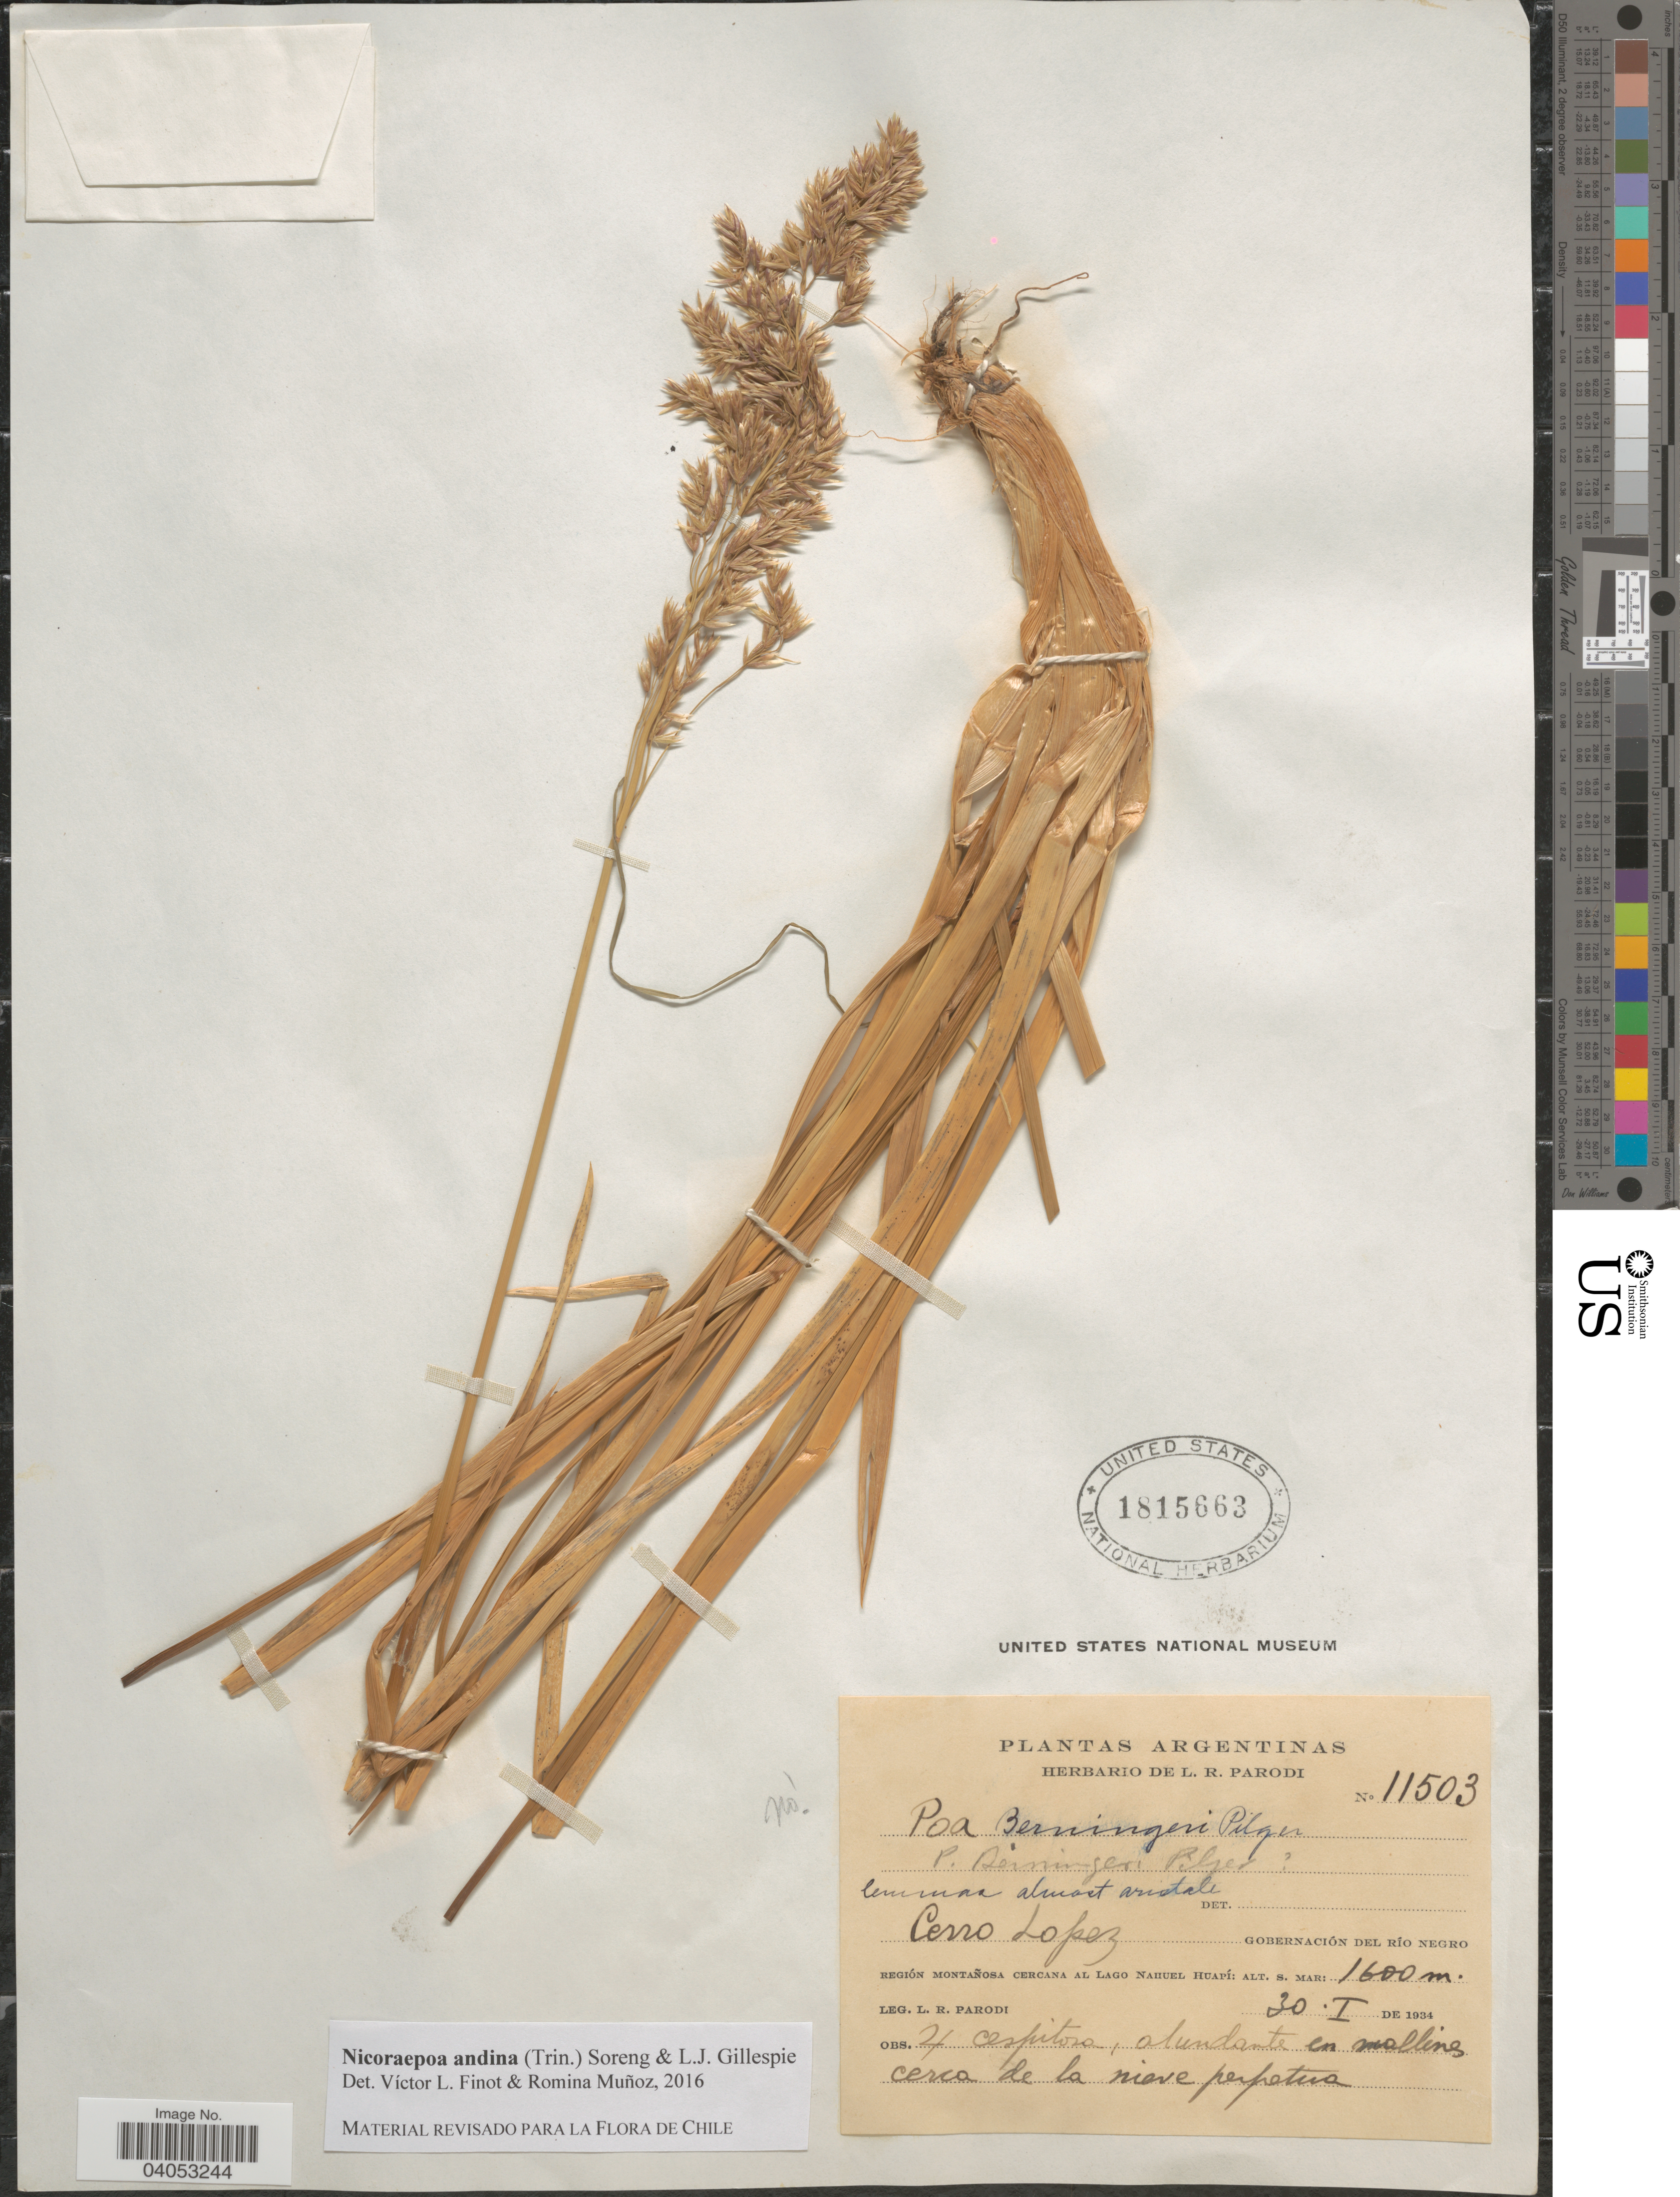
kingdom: Plantae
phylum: Tracheophyta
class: Liliopsida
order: Poales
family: Poaceae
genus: Nicoraepoa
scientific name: Nicoraepoa andina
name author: (Trin.) Soreng & L.J. Gillespie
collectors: L. R. Parodi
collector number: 11503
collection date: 1934-01-30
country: Argentina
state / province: Rio Negro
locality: Cerro Lopez. Gobernación del Río Negro. Región Montañosa cercana al Lago Nahuel Huapí.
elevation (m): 1600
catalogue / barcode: US 1815663